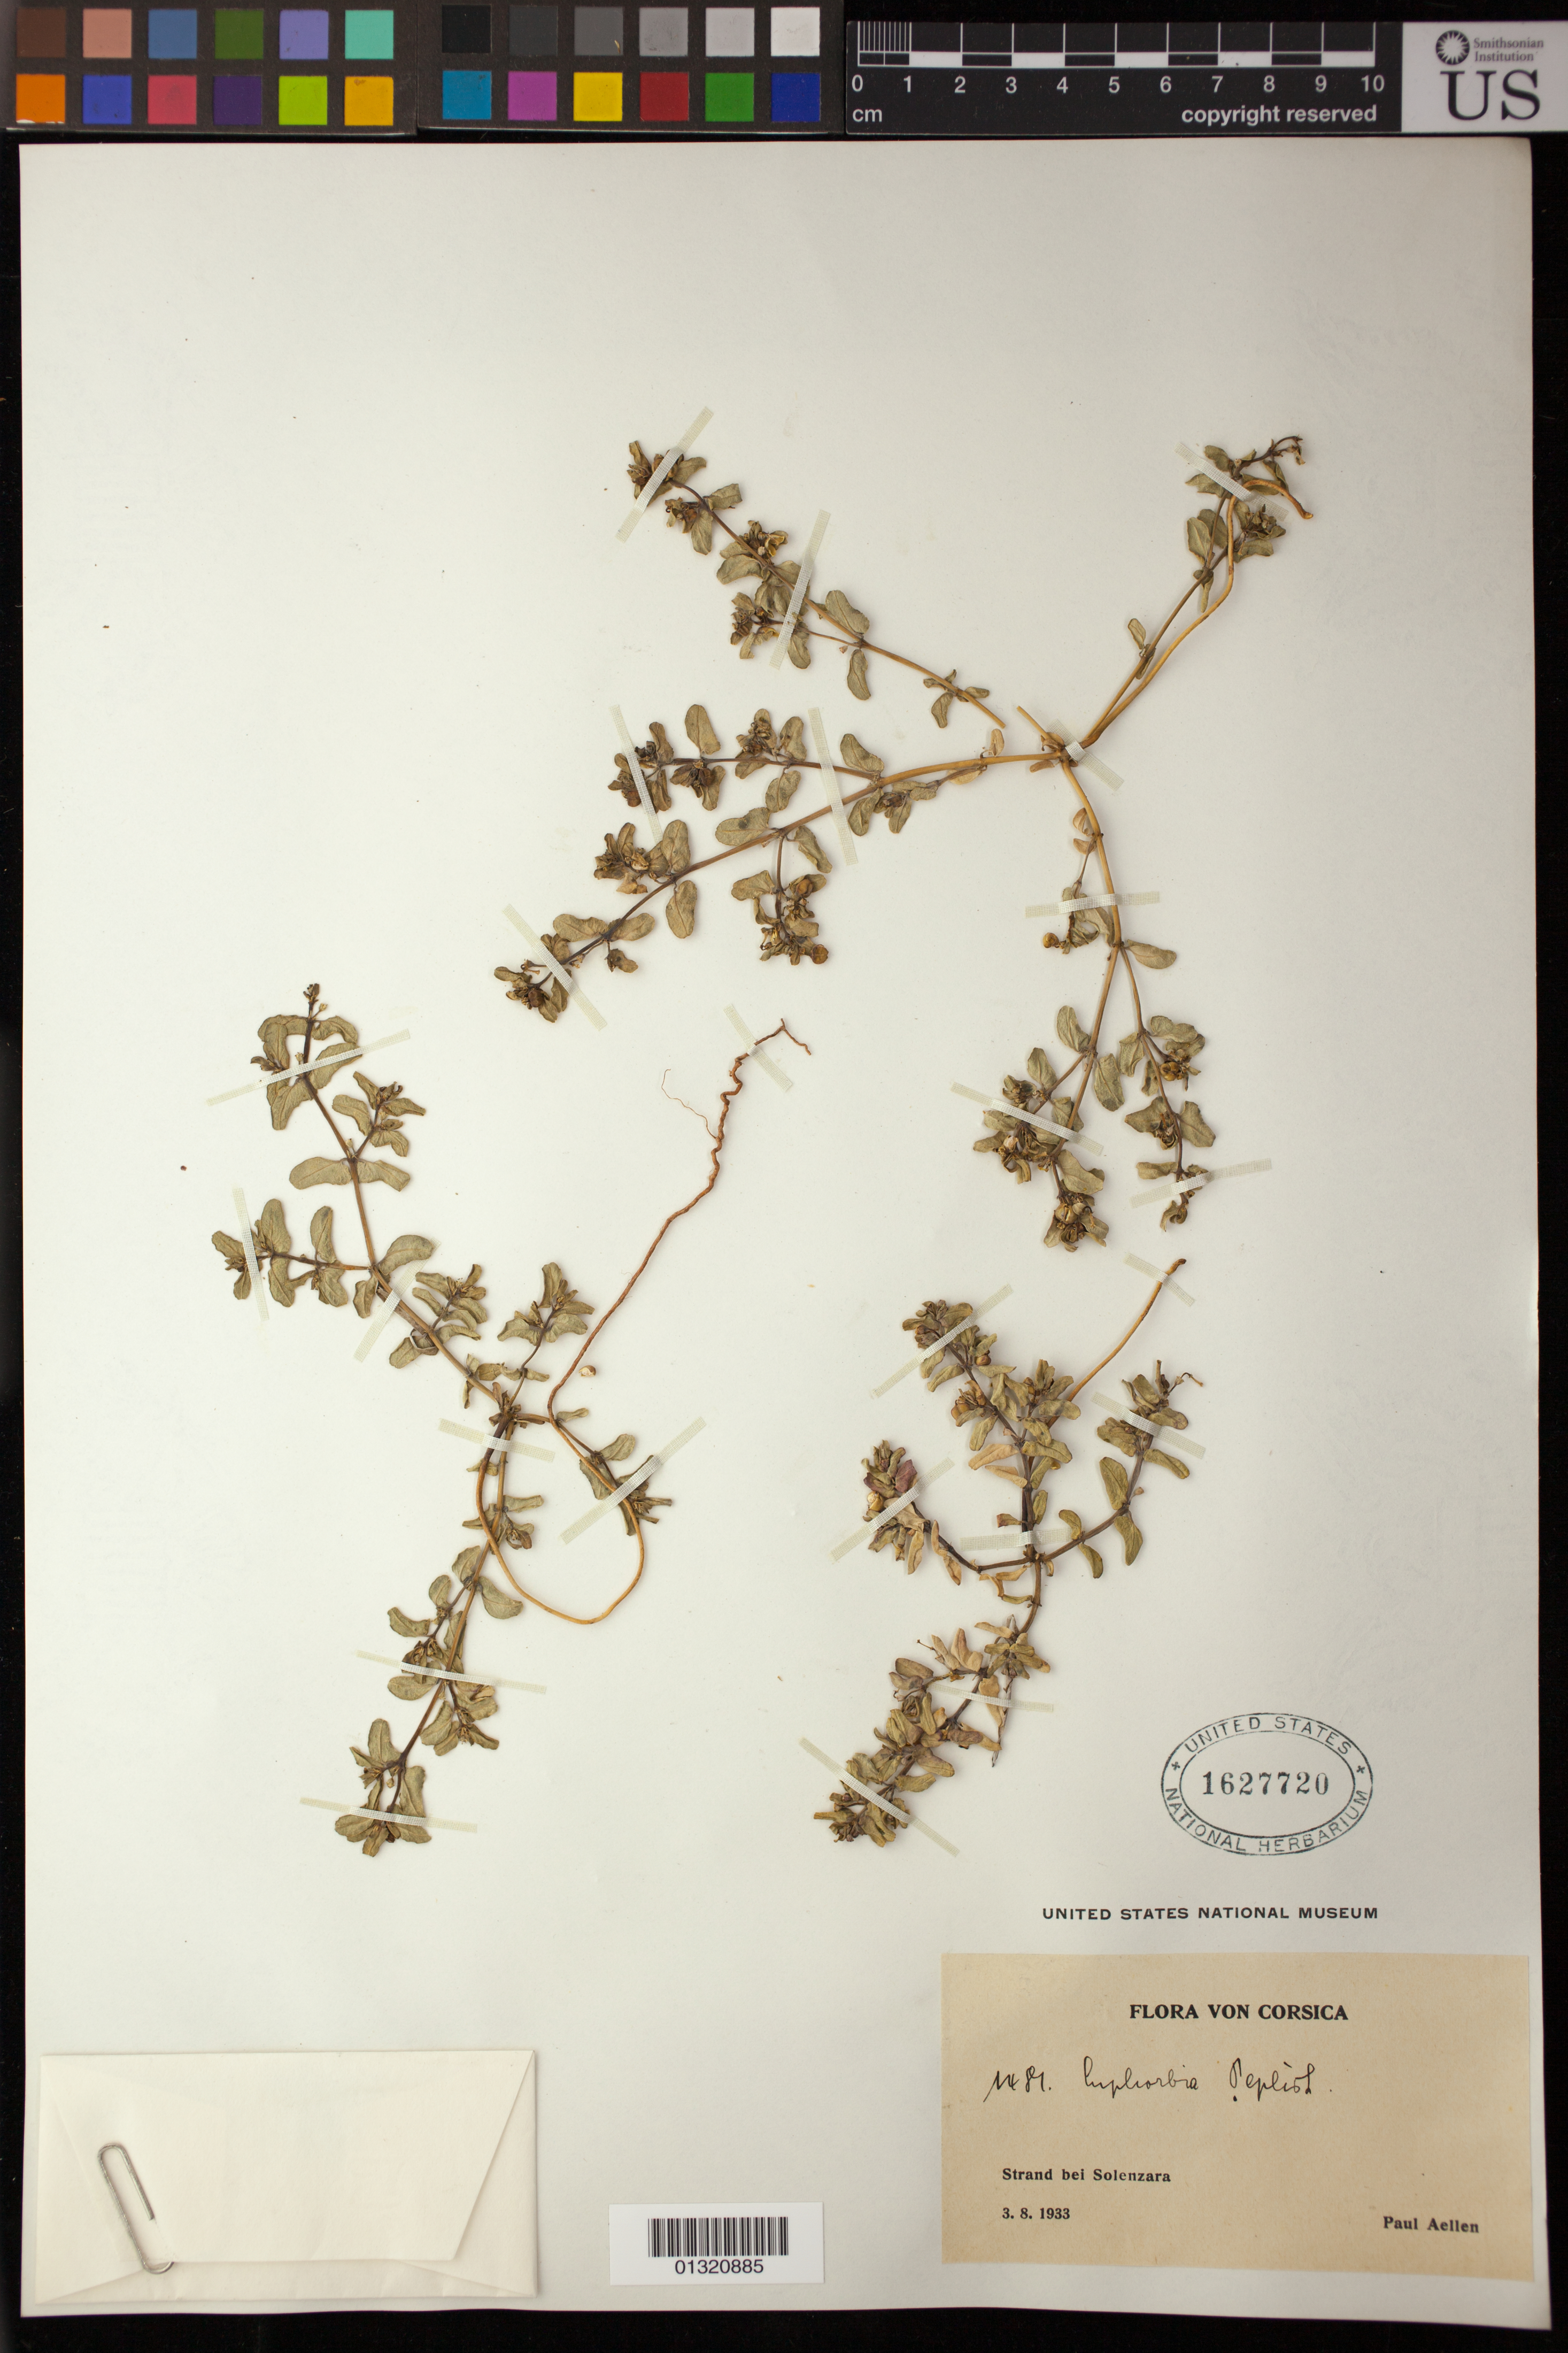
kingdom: Plantae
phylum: Tracheophyta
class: Magnoliopsida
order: Malpighiales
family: Euphorbiaceae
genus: Euphorbia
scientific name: Euphorbia peplus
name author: L.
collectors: P. Aellen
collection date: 1933-03-08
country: France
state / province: Corsica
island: Corse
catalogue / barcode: US 1627720